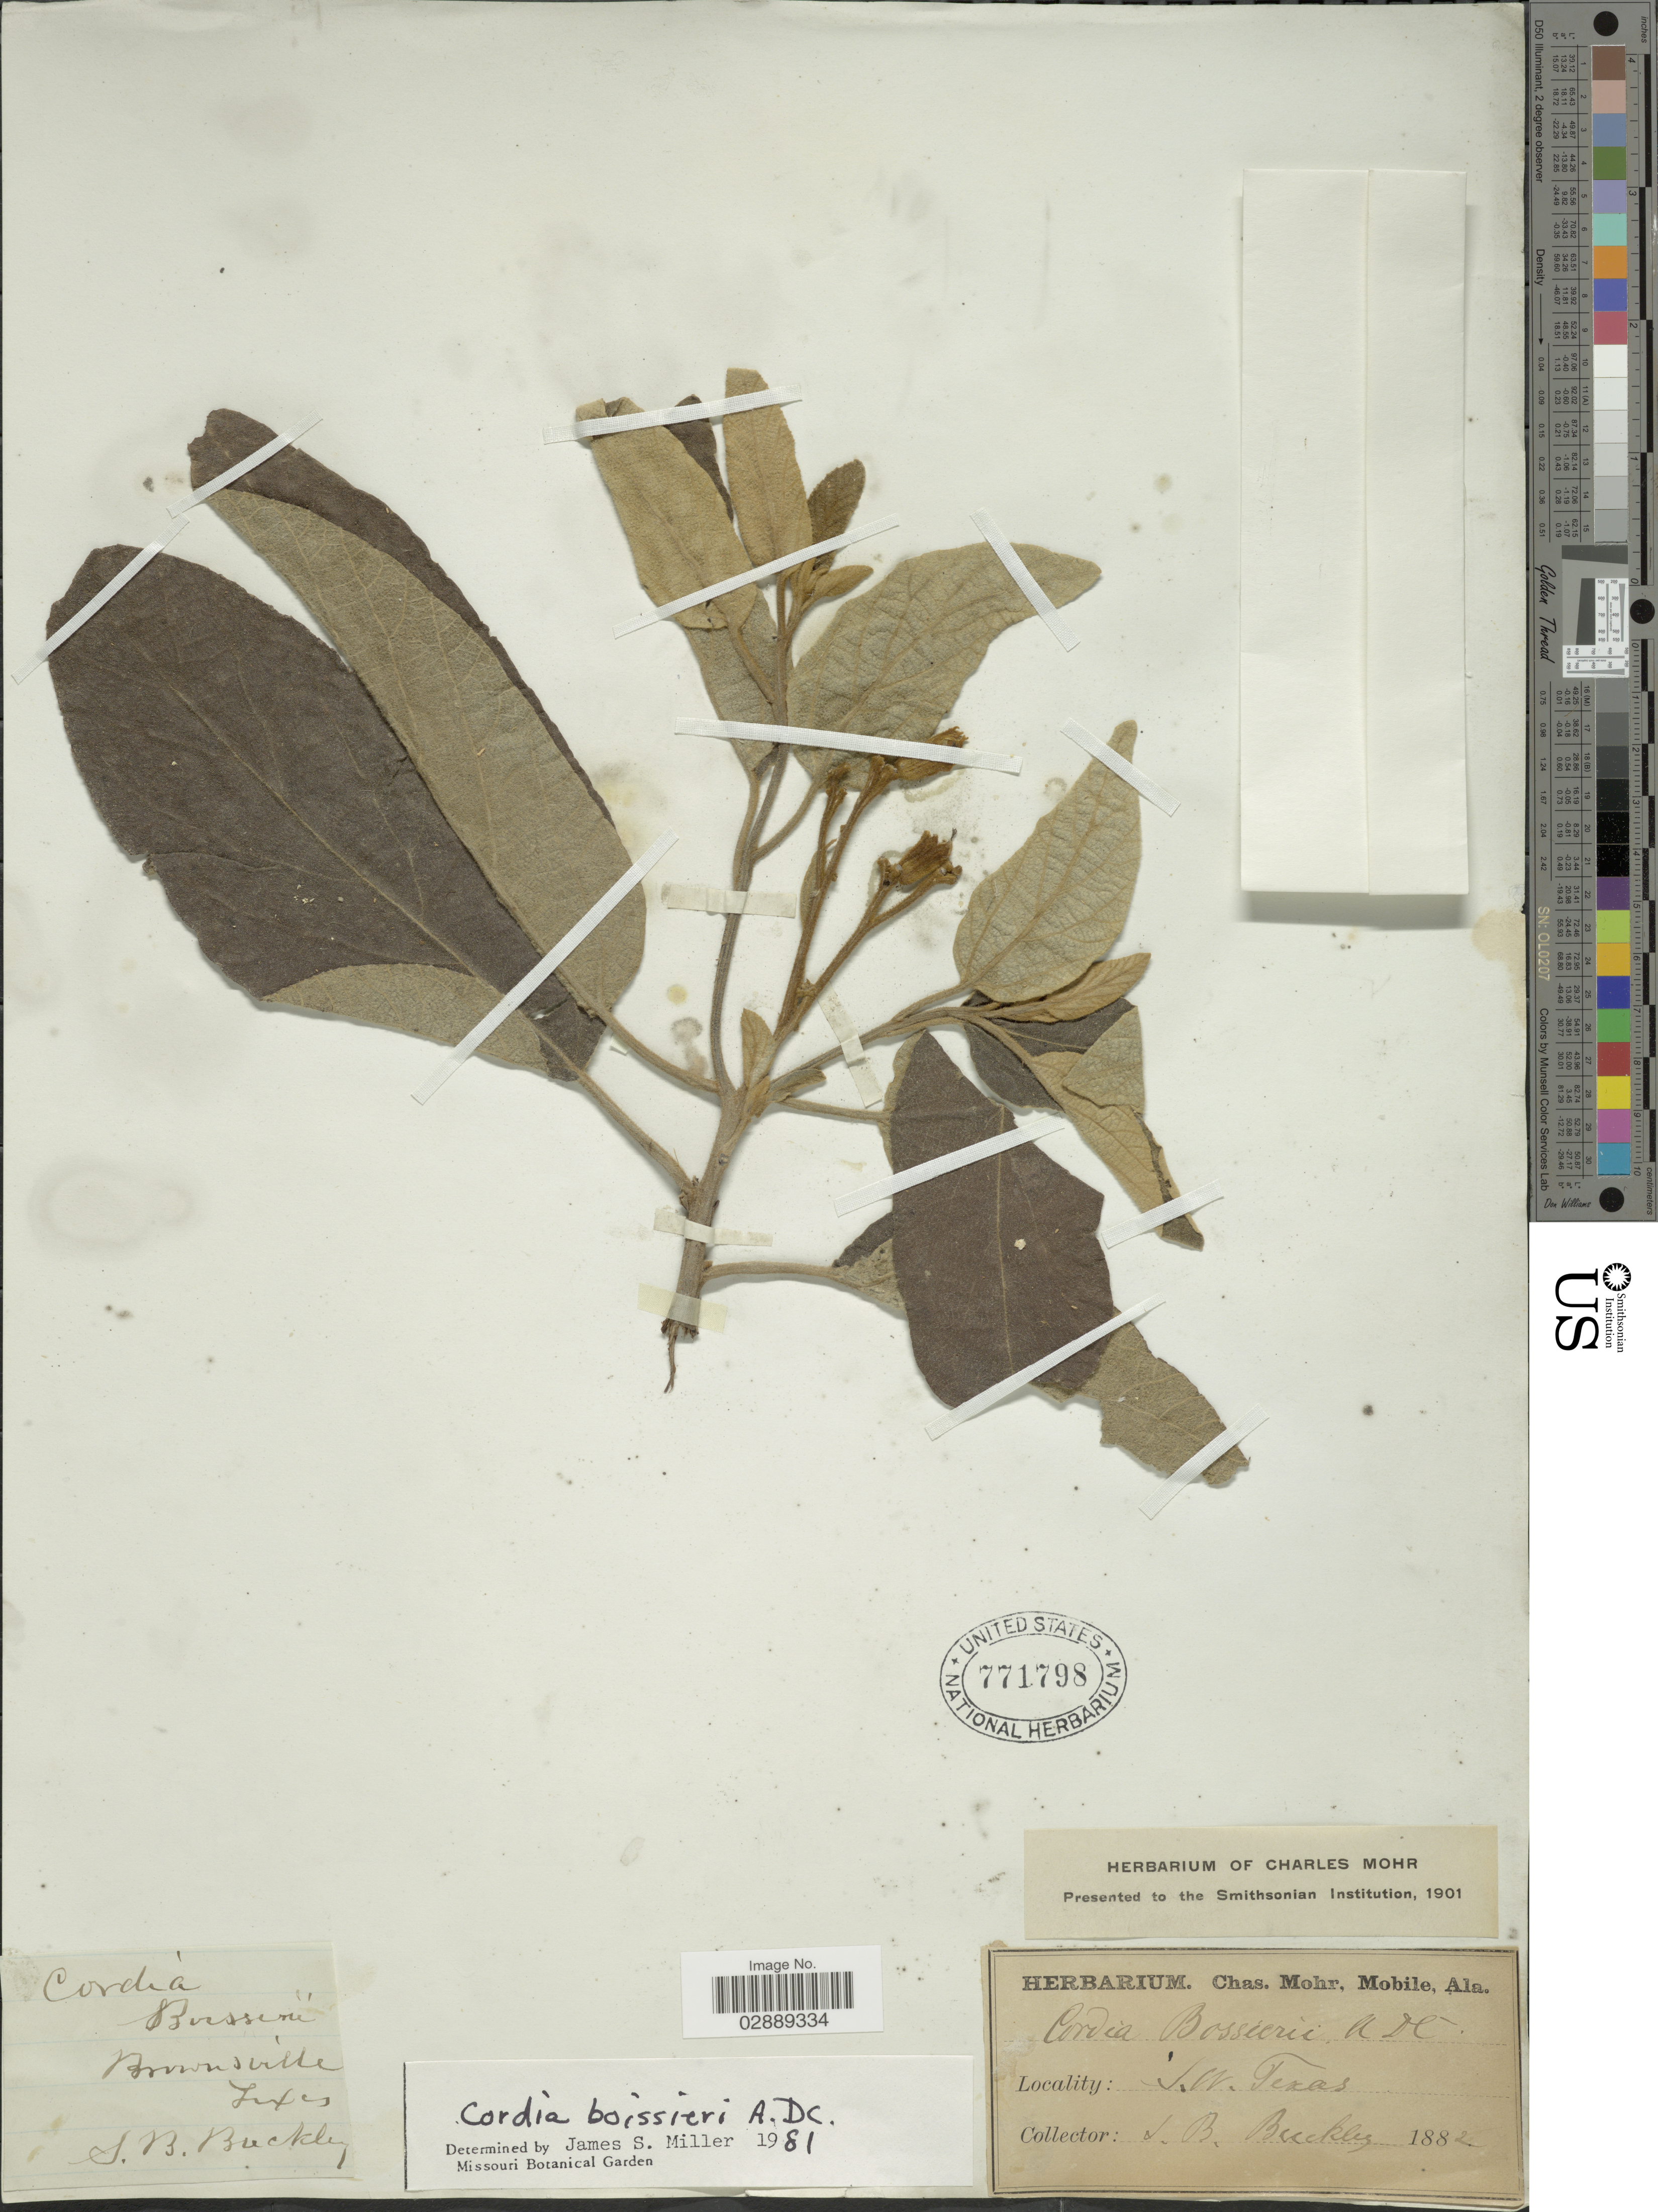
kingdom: Plantae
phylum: Tracheophyta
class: Magnoliopsida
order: Boraginales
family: Cordiaceae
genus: Cordia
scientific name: Cordia boissieri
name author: A. DC.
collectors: L. Buckley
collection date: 1882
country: United States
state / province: Texas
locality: Brownsville. S.W. Texas.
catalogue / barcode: US 771798